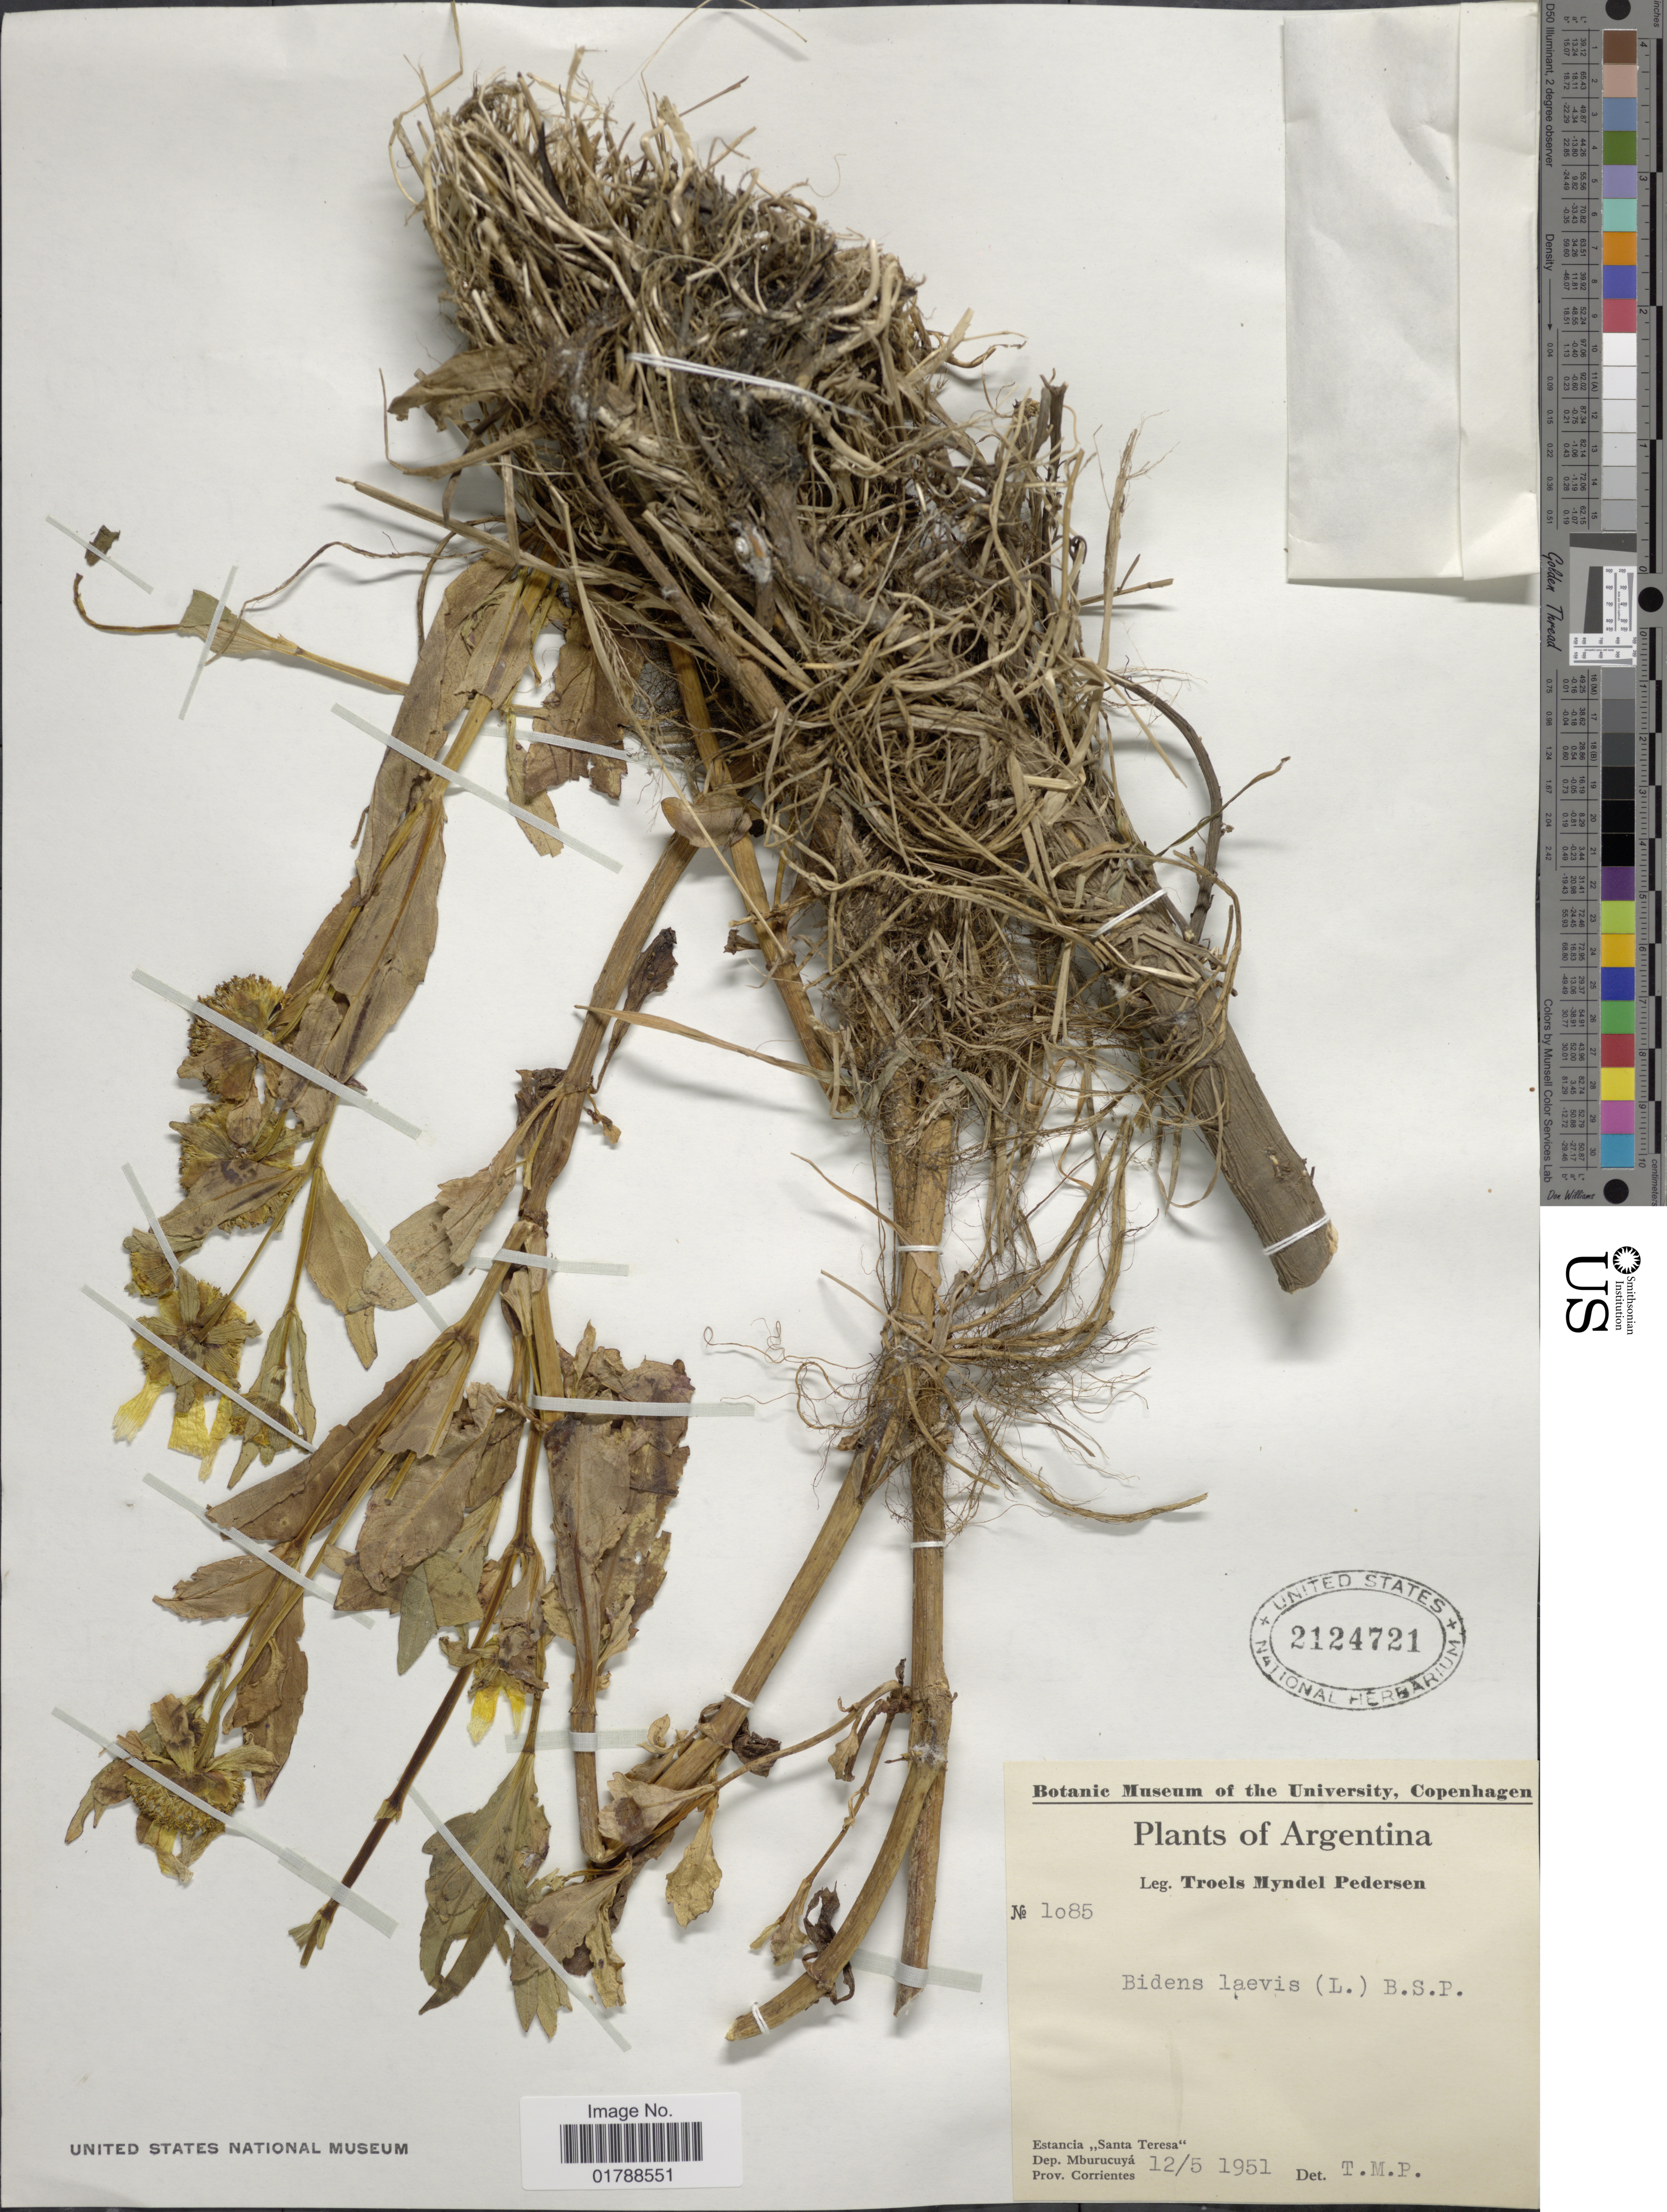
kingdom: Plantae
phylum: Tracheophyta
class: Magnoliopsida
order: Asterales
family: Asteraceae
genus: Bidens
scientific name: Bidens laevis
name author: (L.) Britton, Stearns & Poggenb.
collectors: T. Pederson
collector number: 1085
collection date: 1951-05-12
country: Argentina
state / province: Corrientes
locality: Estancia "Santa Teresa" Dep. Mburucuyá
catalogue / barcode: US 2124721